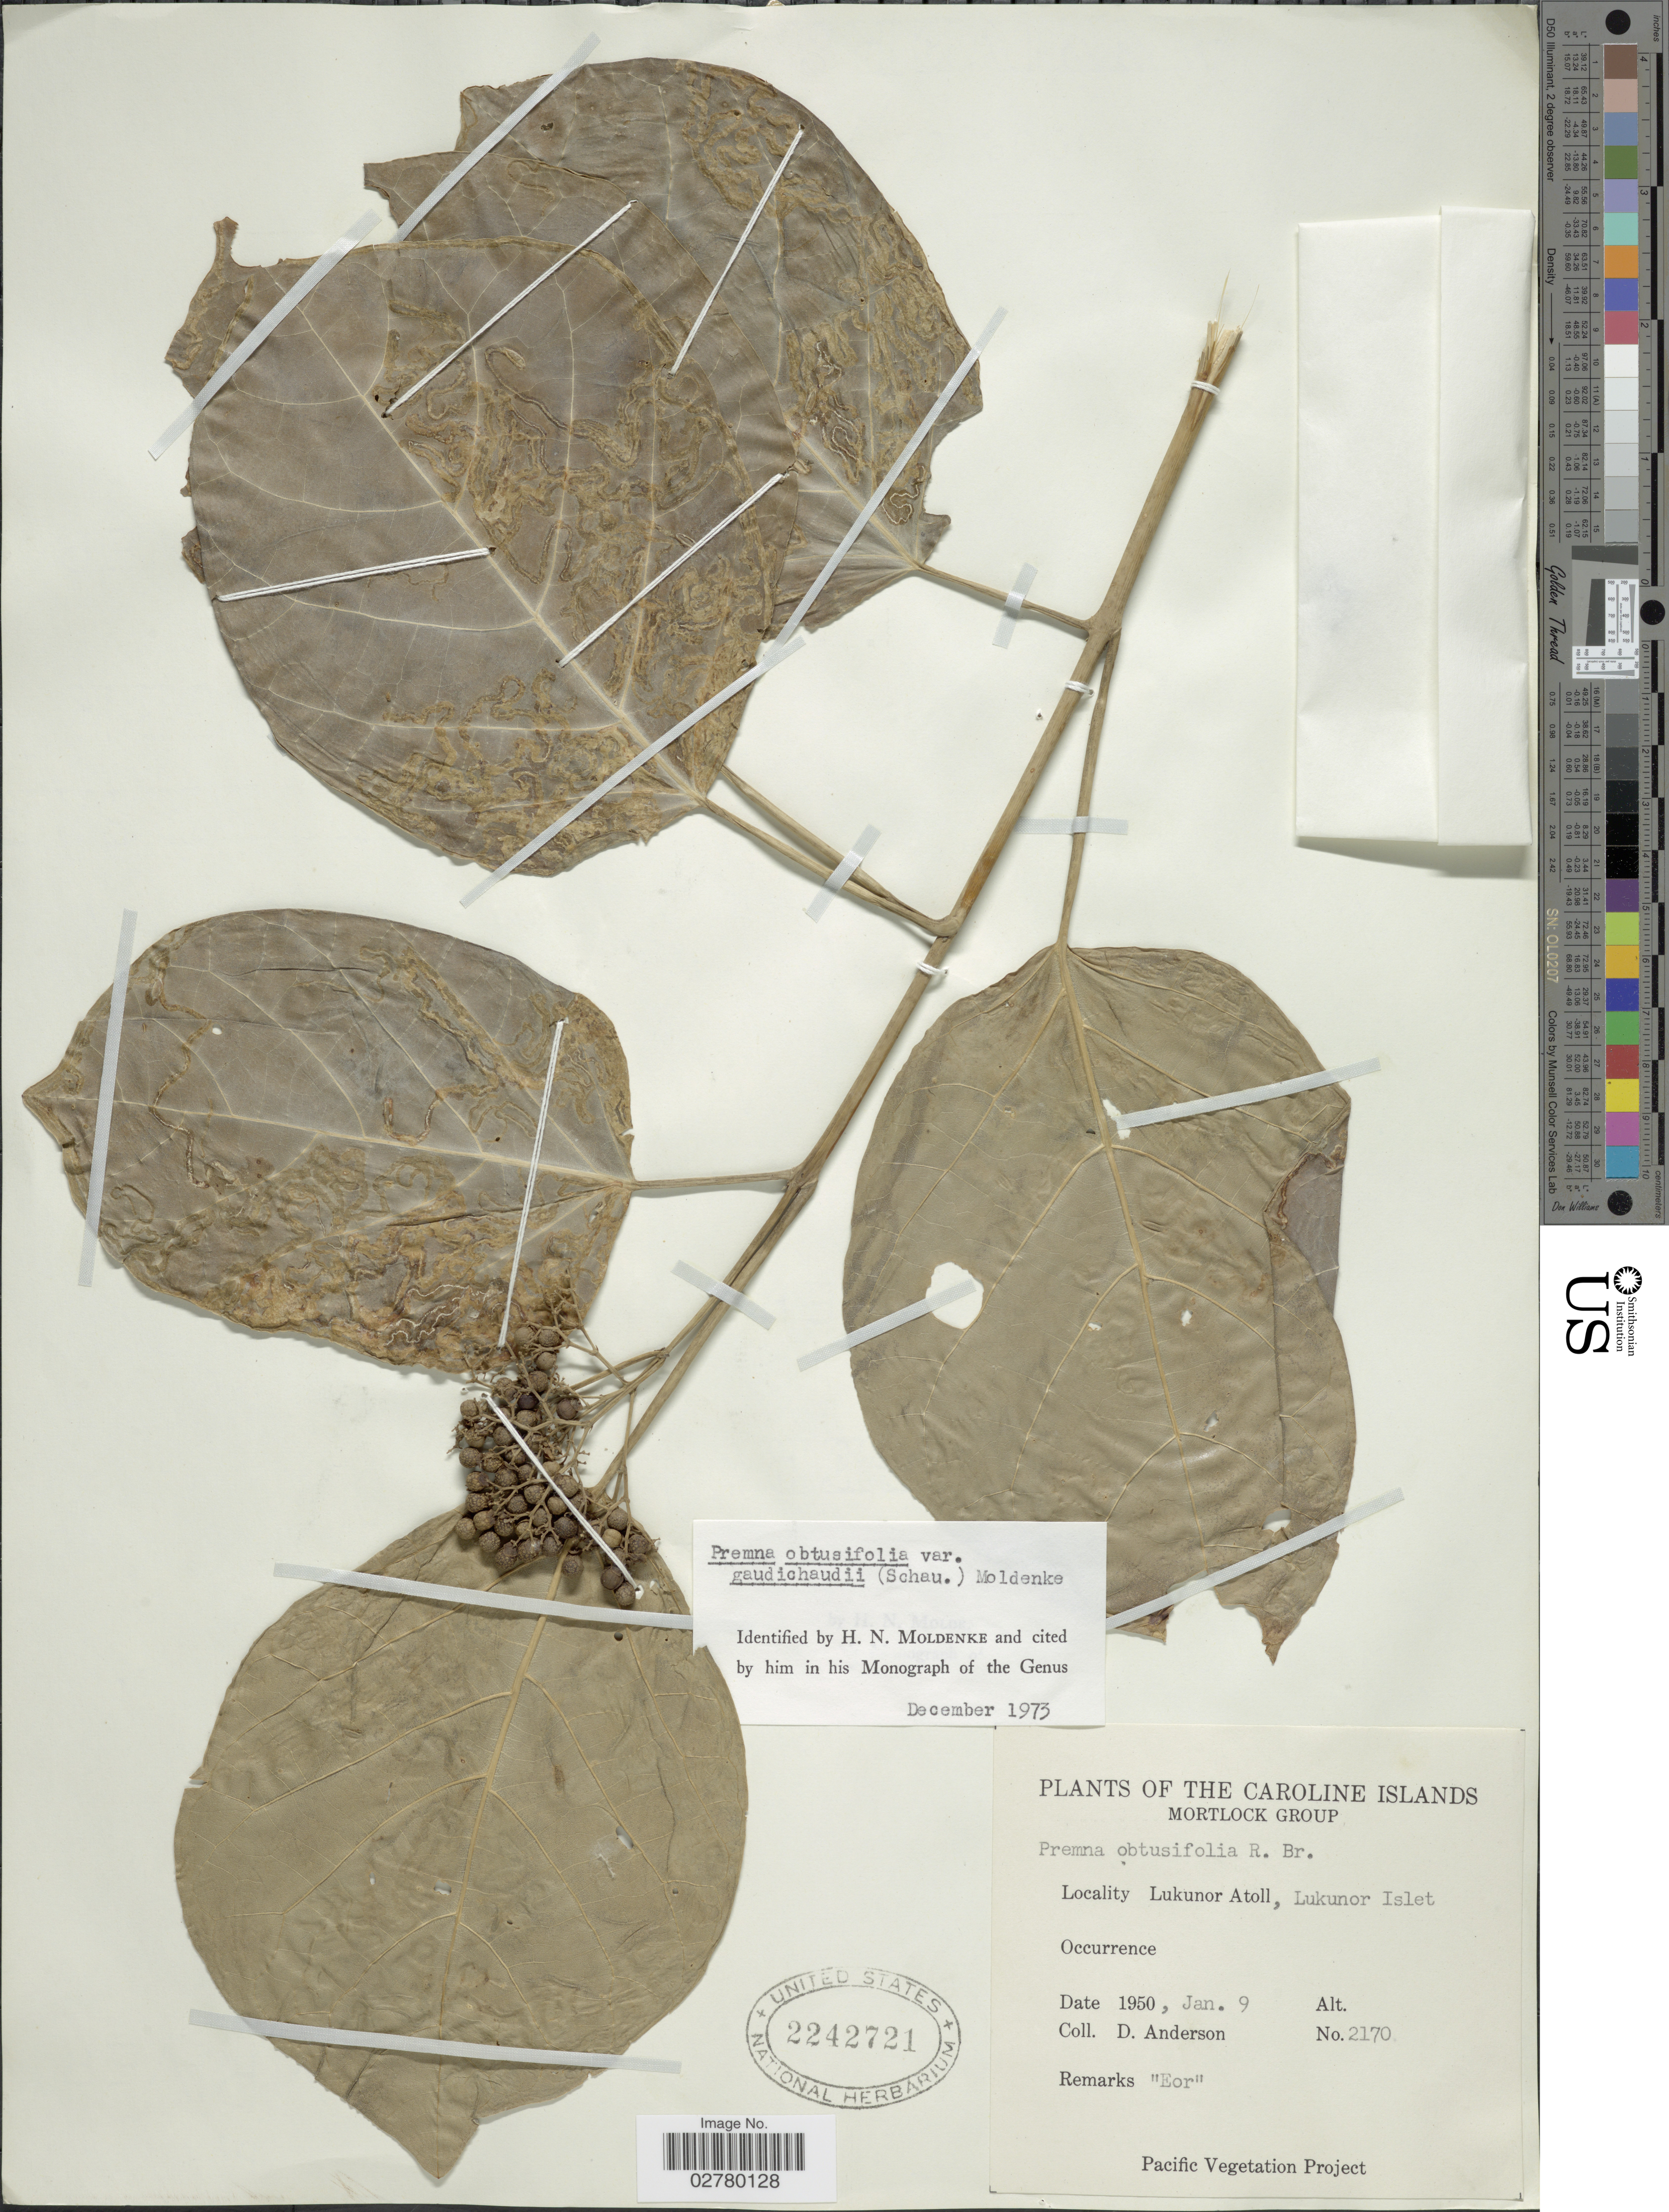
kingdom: Plantae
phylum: Tracheophyta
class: Magnoliopsida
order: Lamiales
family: Lamiaceae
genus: Premna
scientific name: Premna obtusifolia var. gaudichaudii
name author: (Schauer) Moldenke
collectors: D. Anderson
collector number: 2170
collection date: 1950-01-09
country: Micronesia, Federated States of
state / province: Truk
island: Lukunor Atoll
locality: Mortlock Group. Lukumor Atoll, Lukunor Islet.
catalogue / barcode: US 2242721